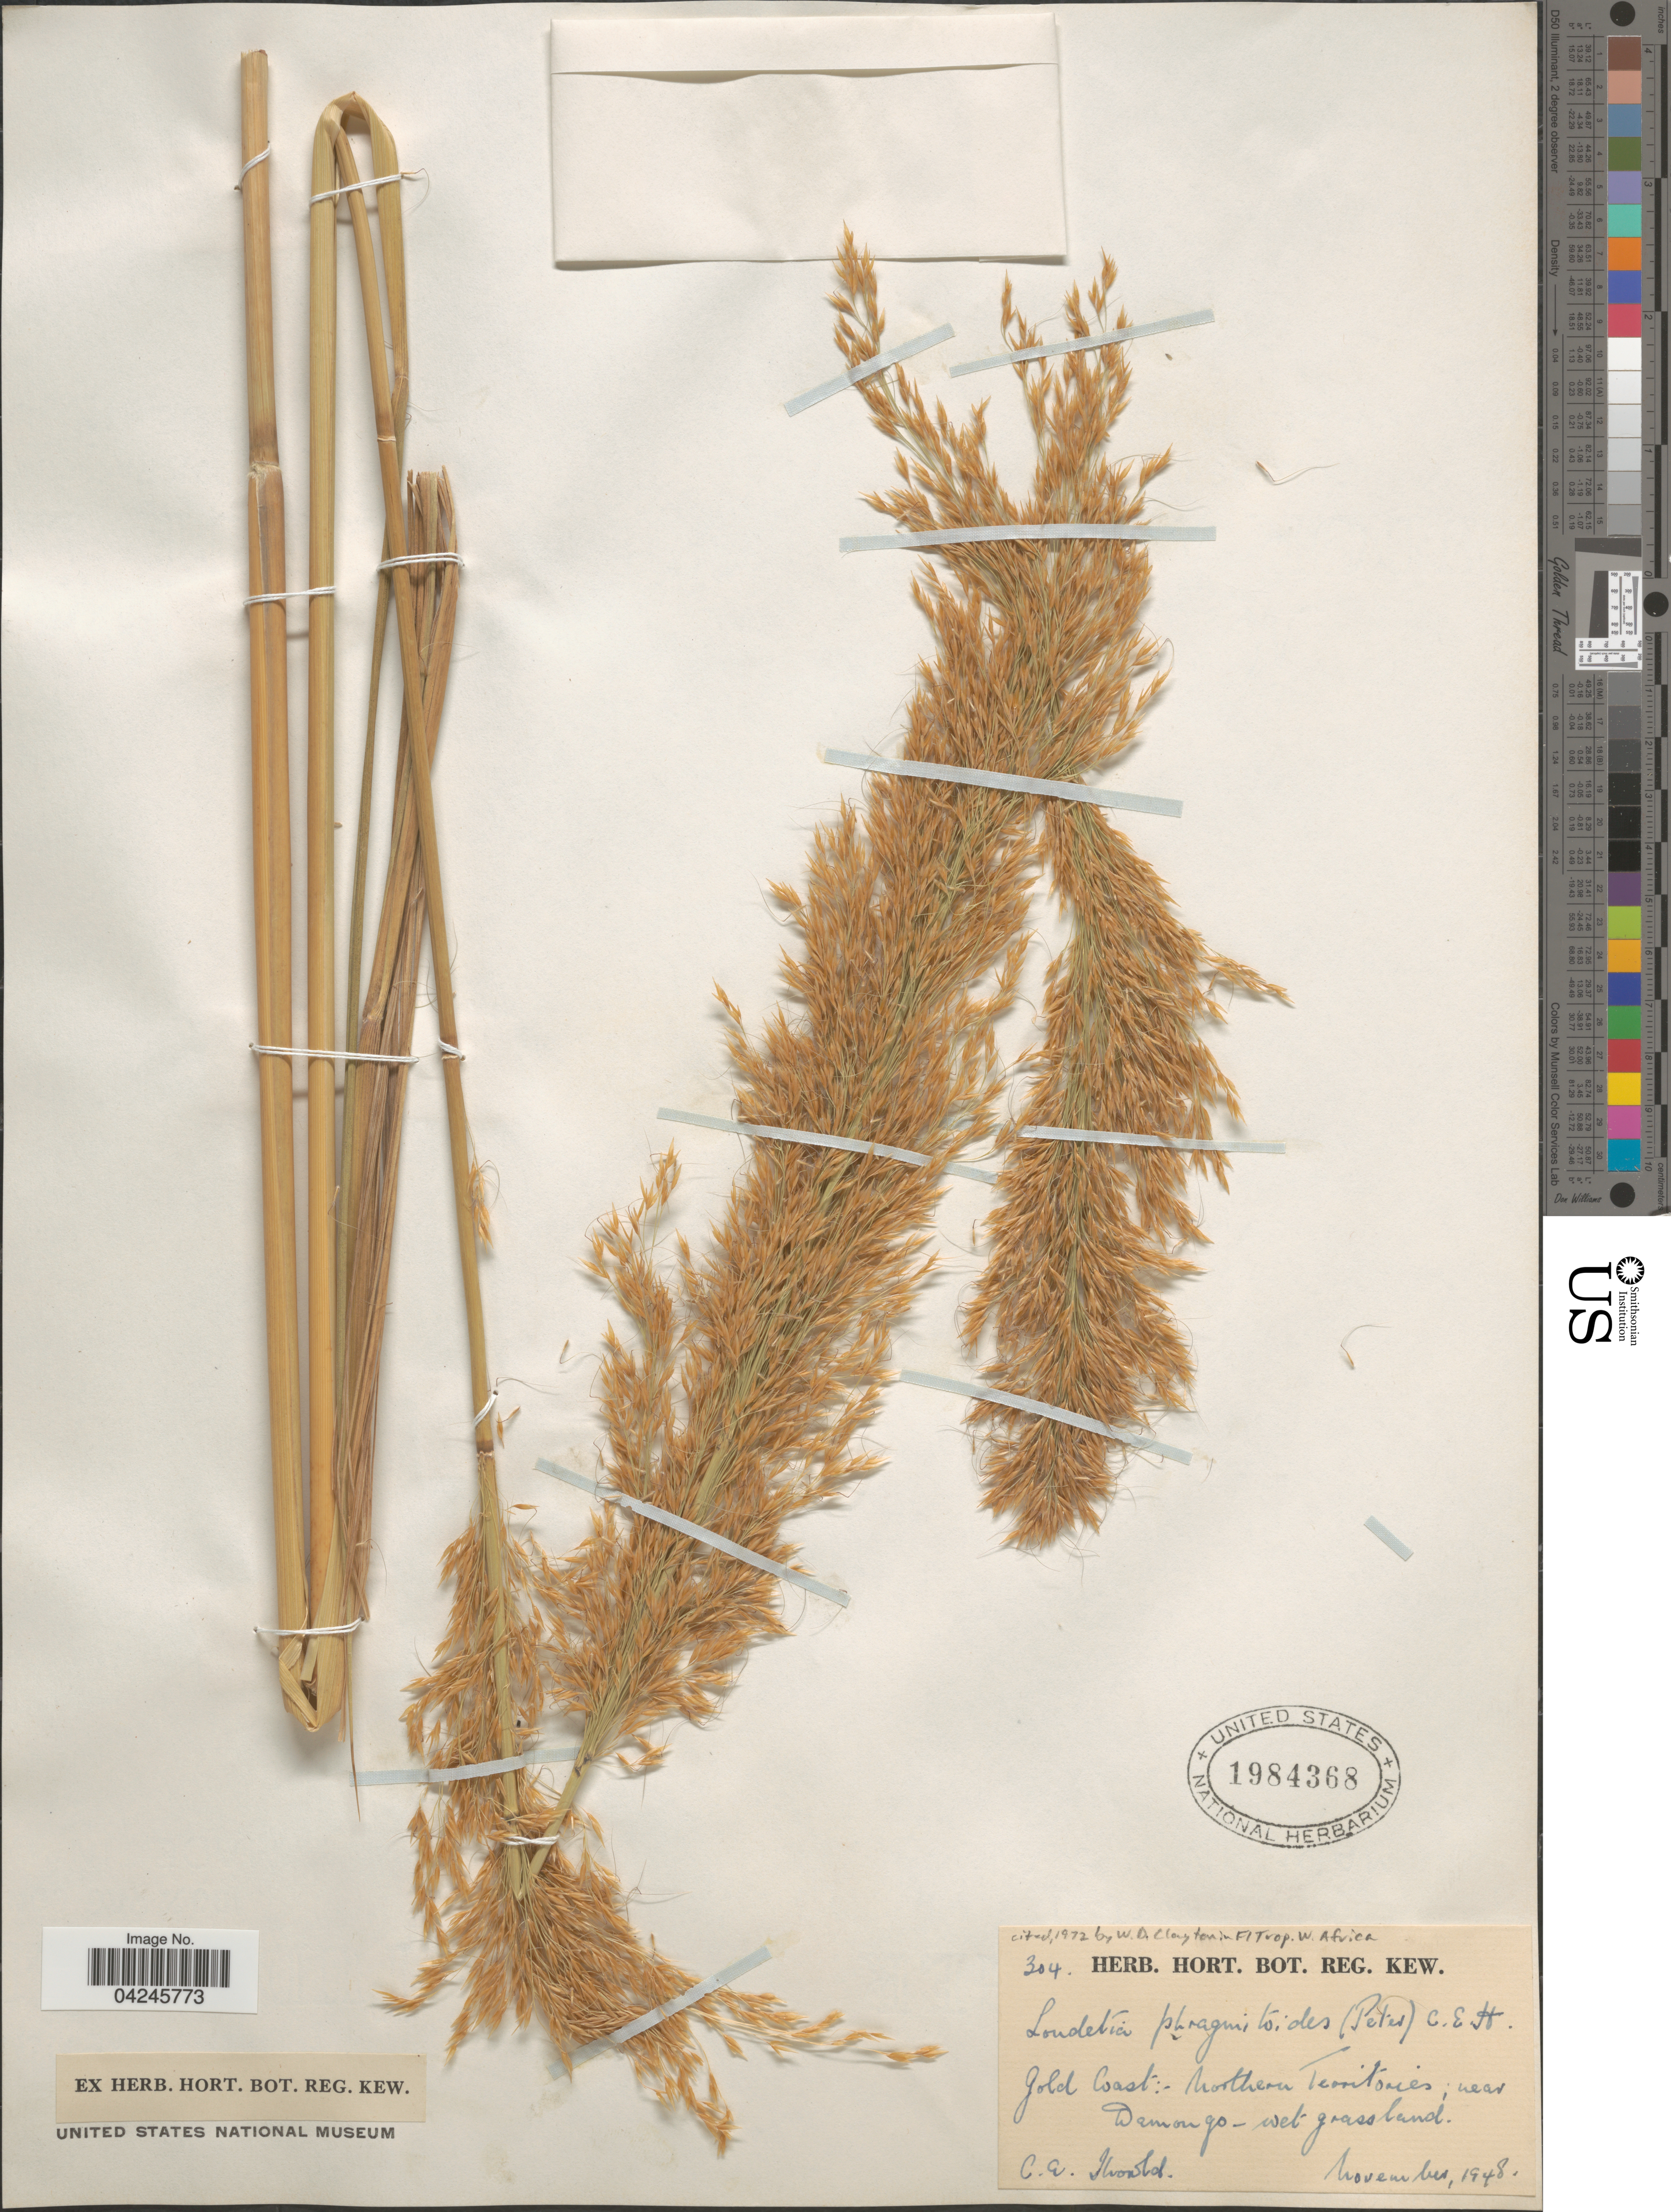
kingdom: Plantae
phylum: Tracheophyta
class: Liliopsida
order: Poales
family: Poaceae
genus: Loudetia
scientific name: Loudetia phragmitoides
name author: (Peter) C.E. Hubb.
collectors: C. Thorold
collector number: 304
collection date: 1948-11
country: Ghana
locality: Gold Coast: - Northern Territories; near Damongo - wet grassland.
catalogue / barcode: US 1984368